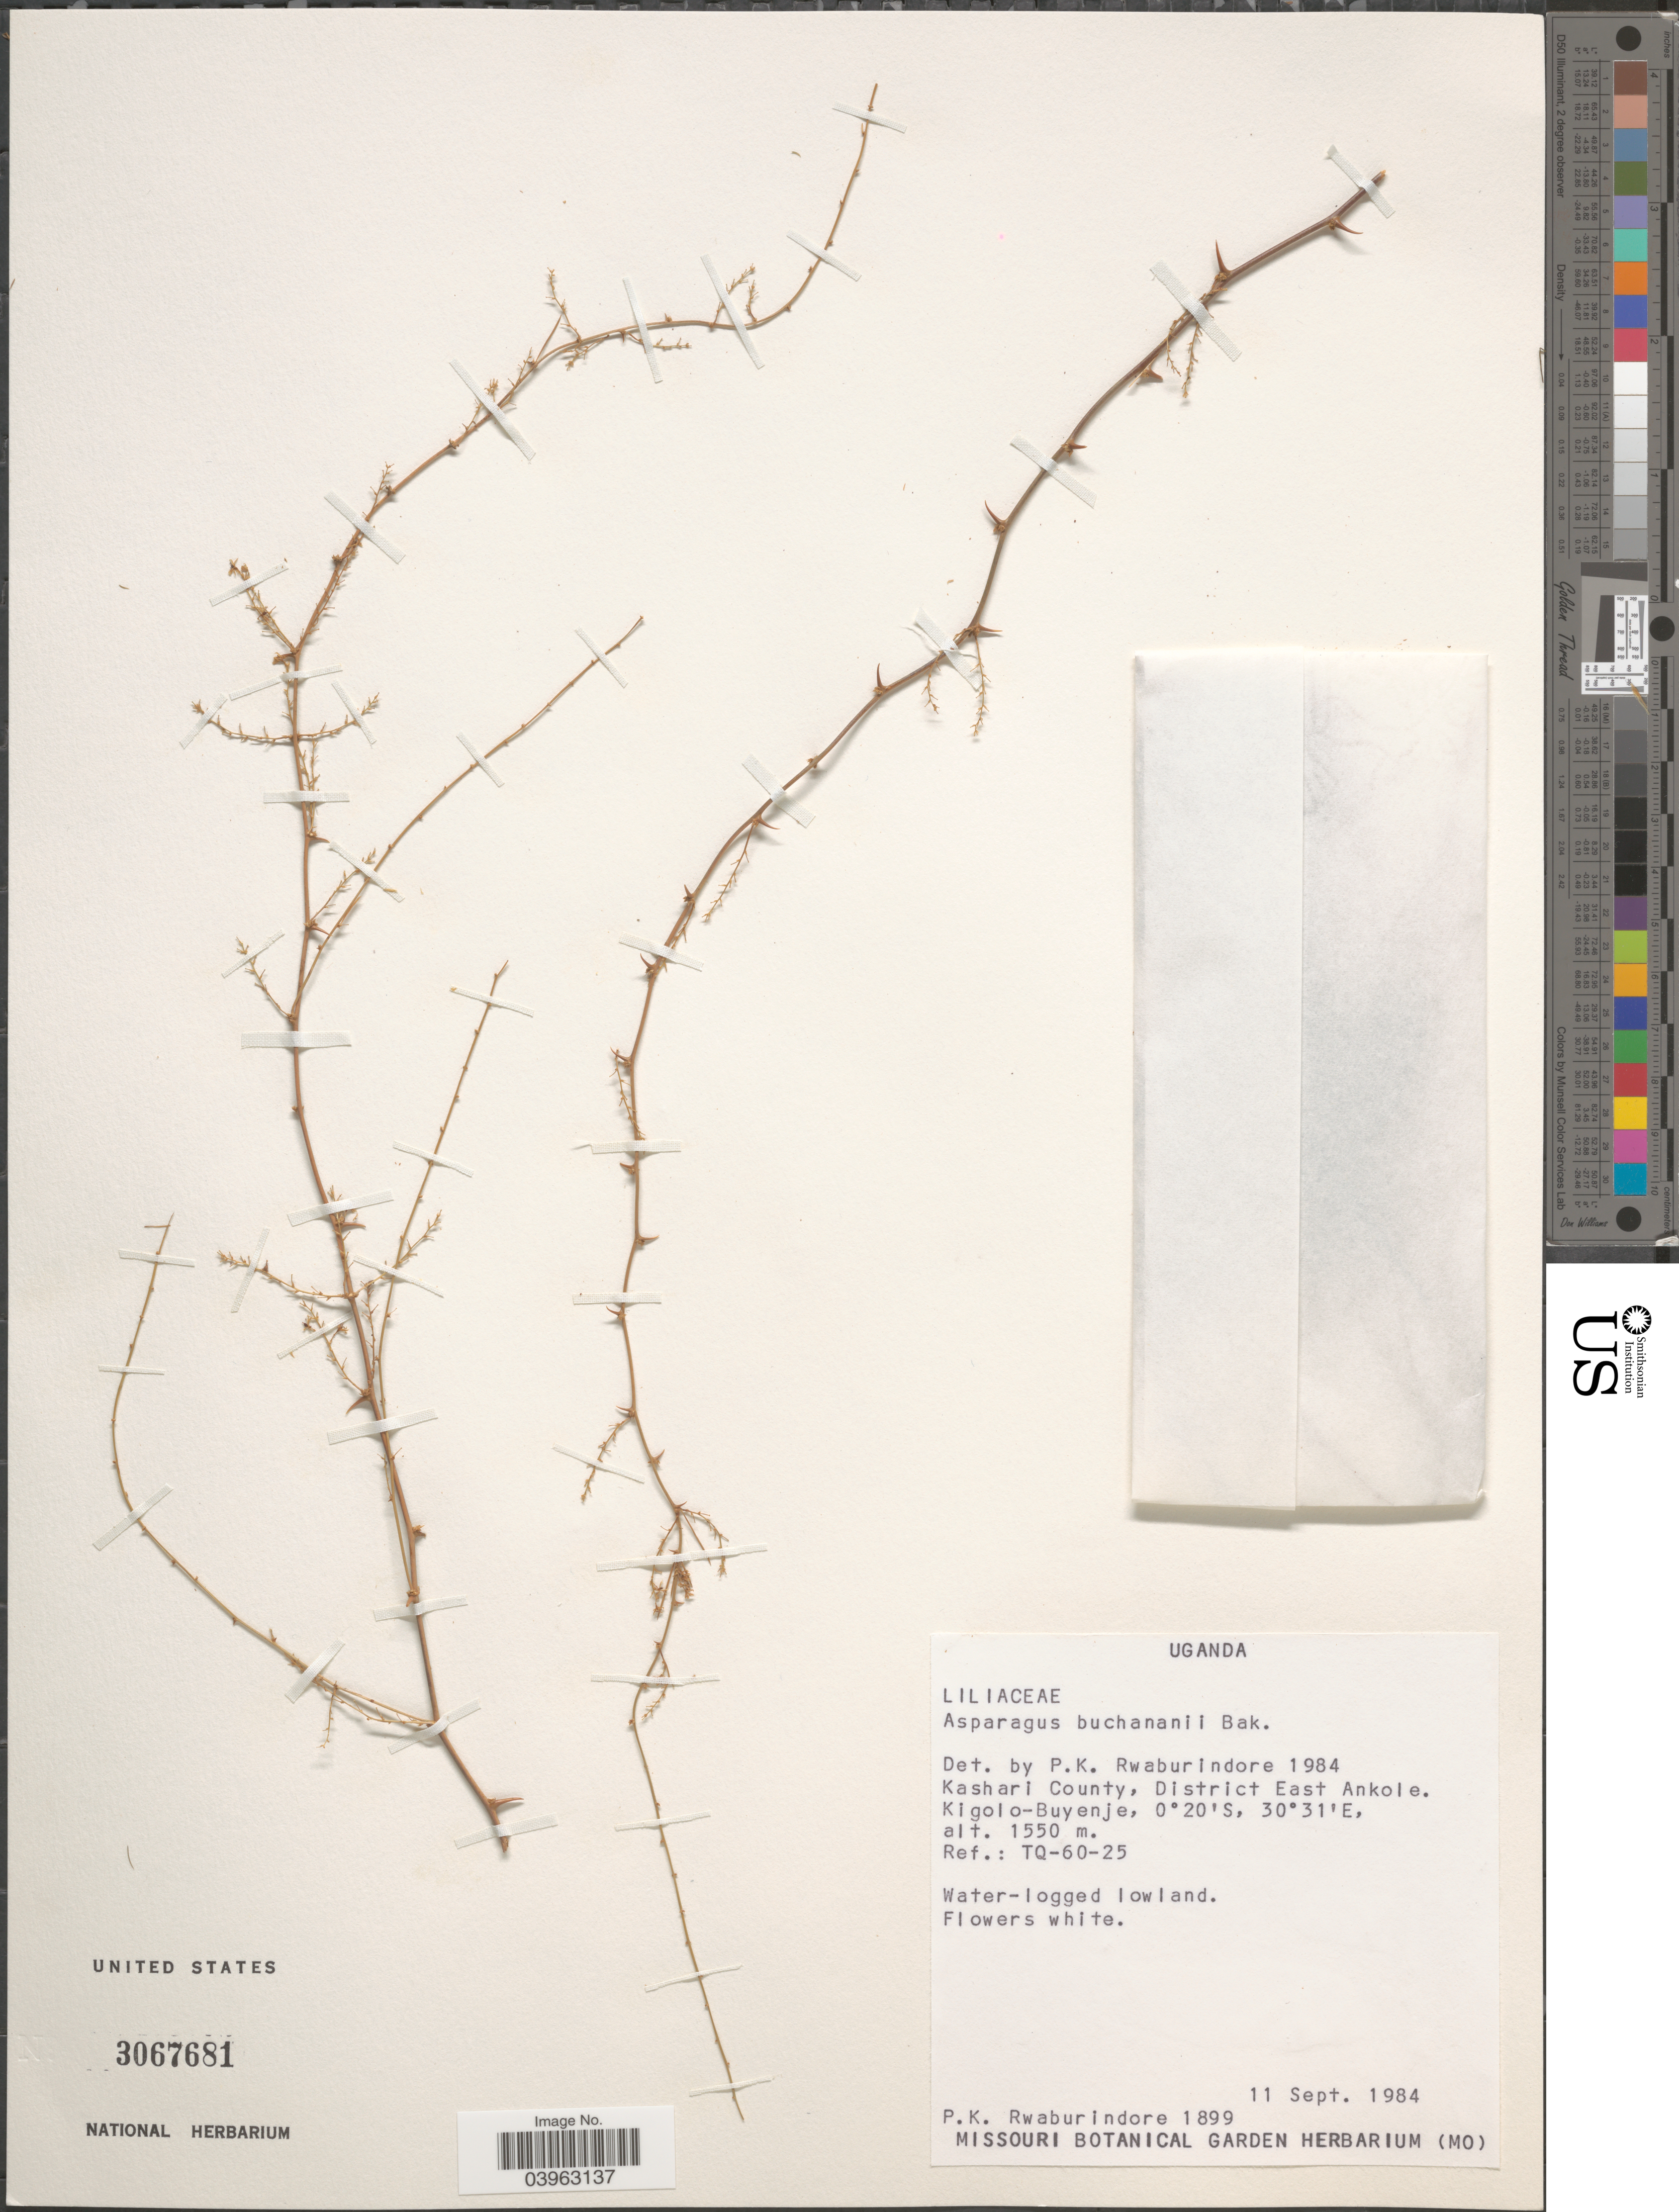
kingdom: Plantae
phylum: Tracheophyta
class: Liliopsida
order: Asparagales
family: Asparagaceae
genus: Asparagus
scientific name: Asparagus buchananii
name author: Baker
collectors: P. Rwaburindore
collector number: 1899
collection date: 1984-09-11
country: Uganda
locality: Kashari County, District East Ankole. Kigolo-Buyenje. Ref.: TQ-60-25.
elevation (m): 1550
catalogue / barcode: US 3067681